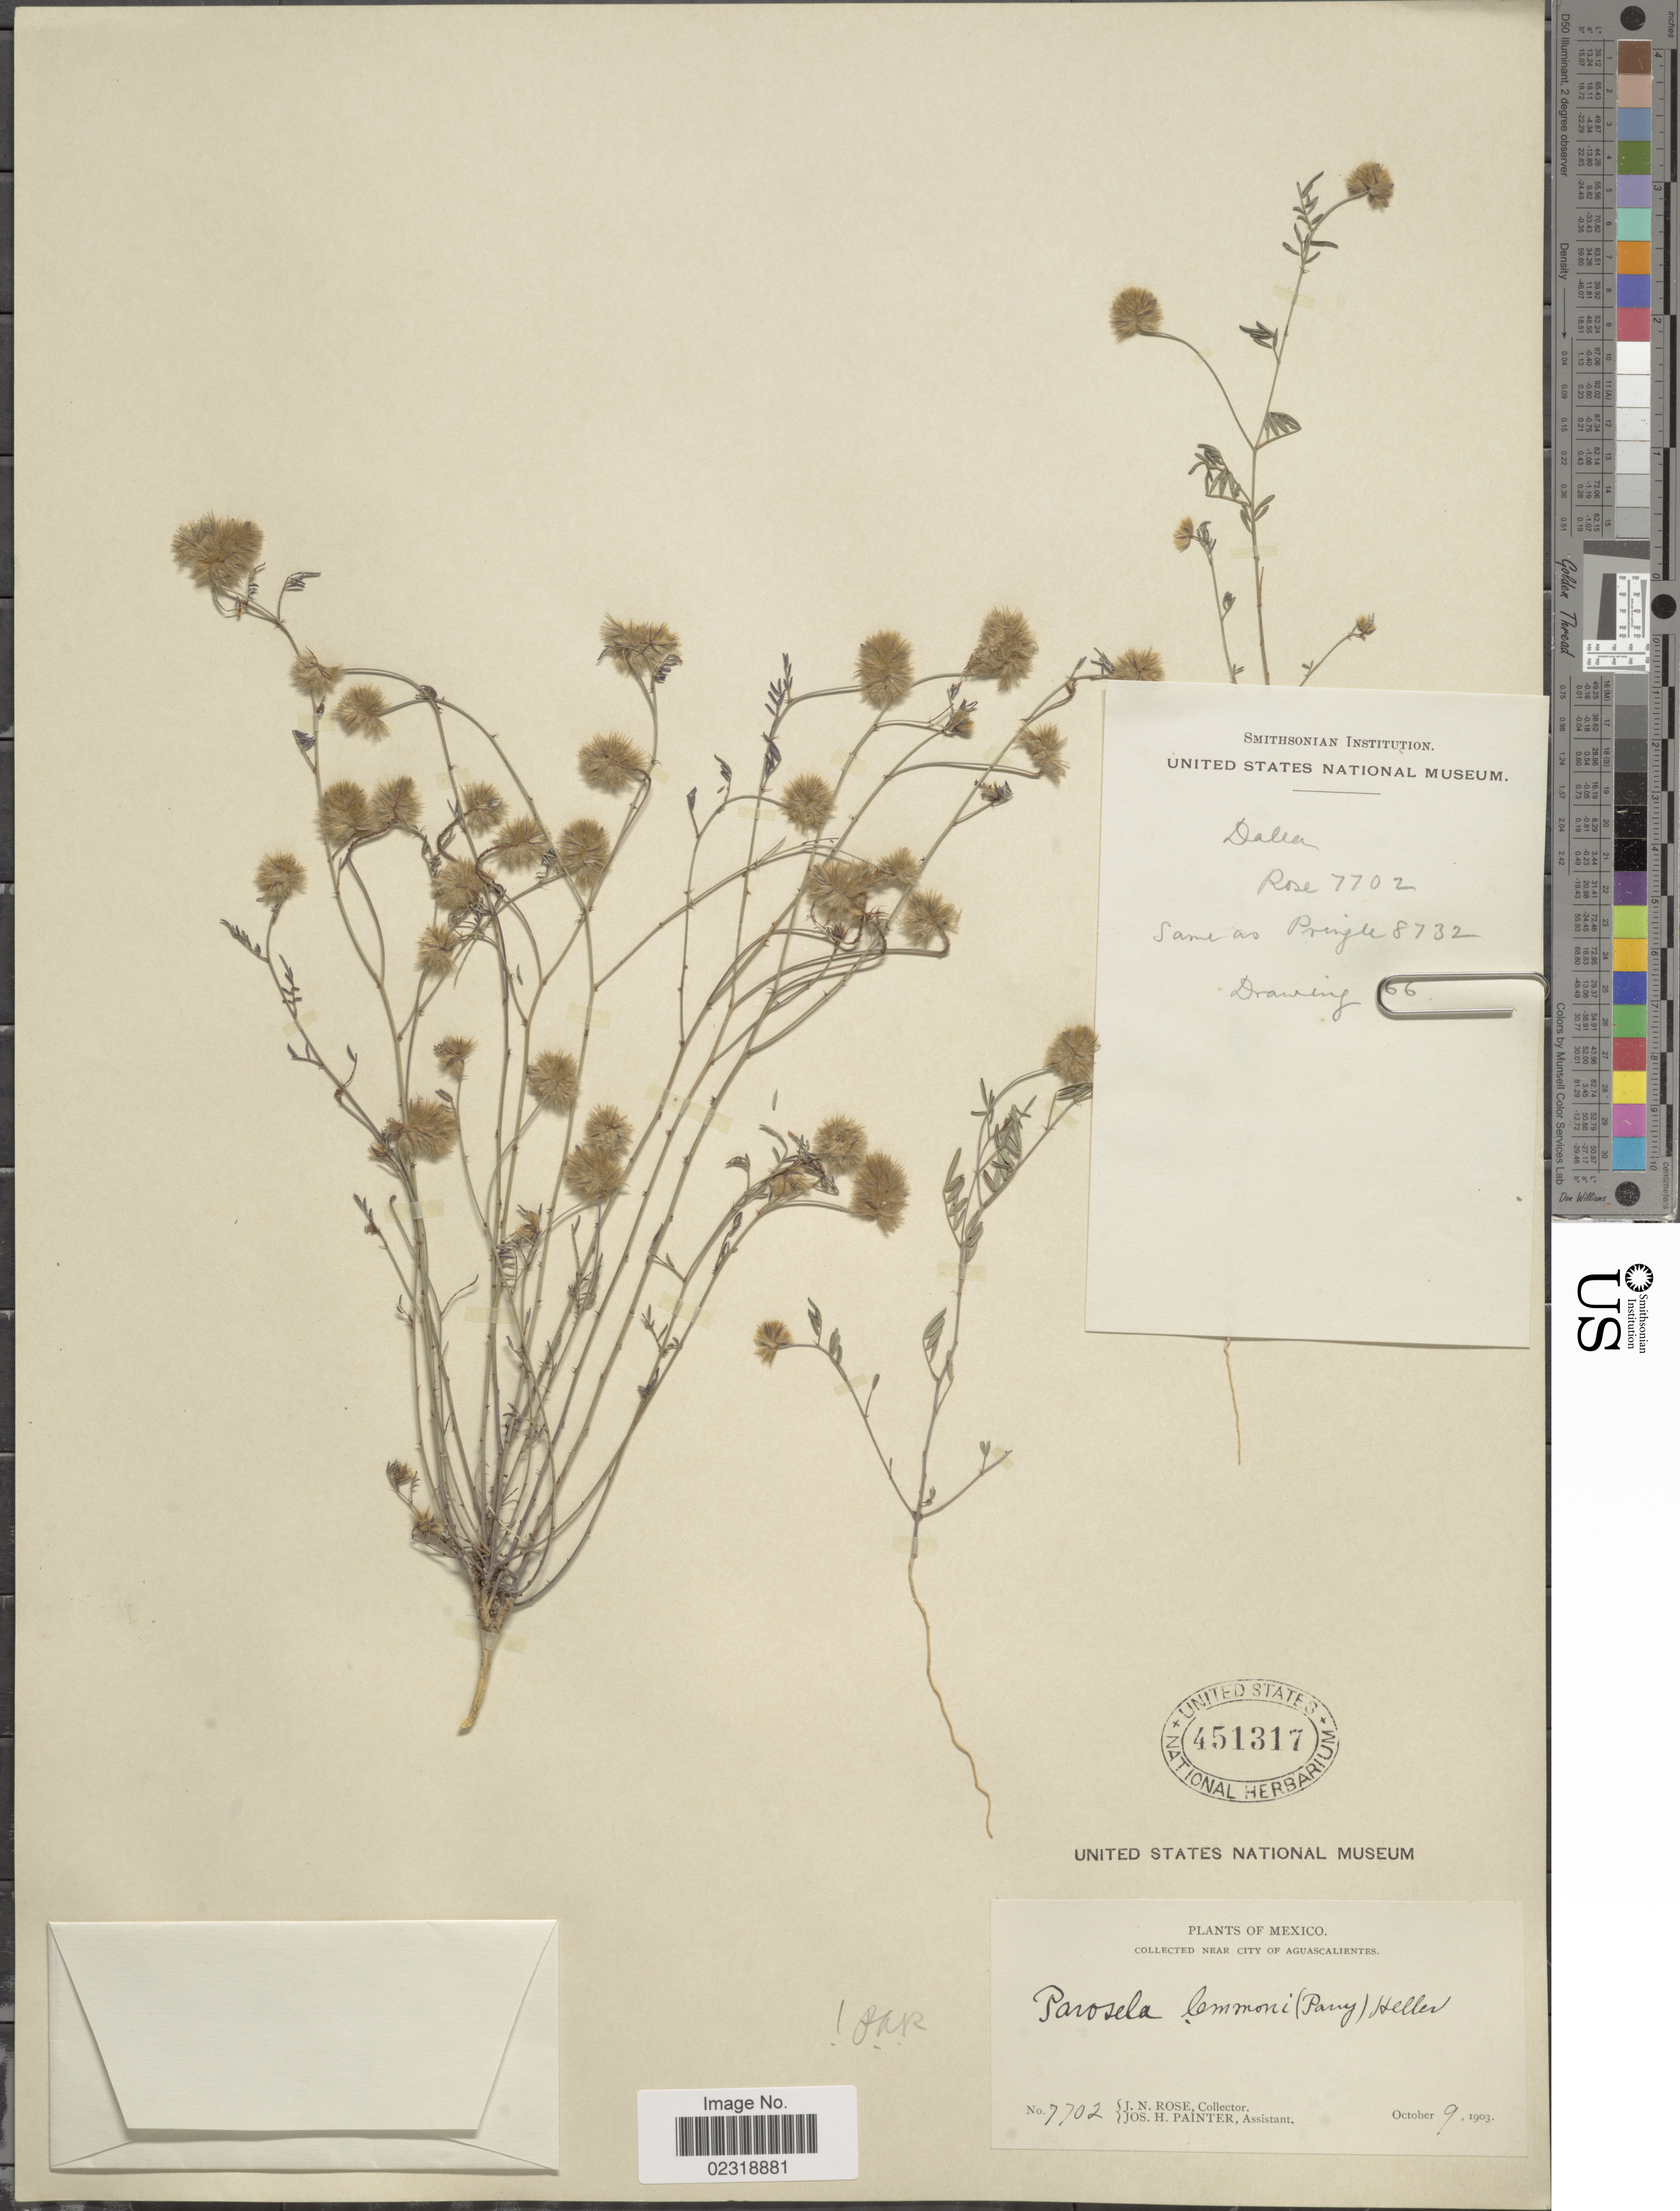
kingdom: Plantae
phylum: Tracheophyta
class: Magnoliopsida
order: Fabales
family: Fabaceae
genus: Dalea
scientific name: Dalea brachystachys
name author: A. Gray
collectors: J. N. Rose & J. H. Painter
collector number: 7702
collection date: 1903-10-09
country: Mexico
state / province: Aguascalientes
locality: Near City of Aguascalientes.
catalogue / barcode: US 451317